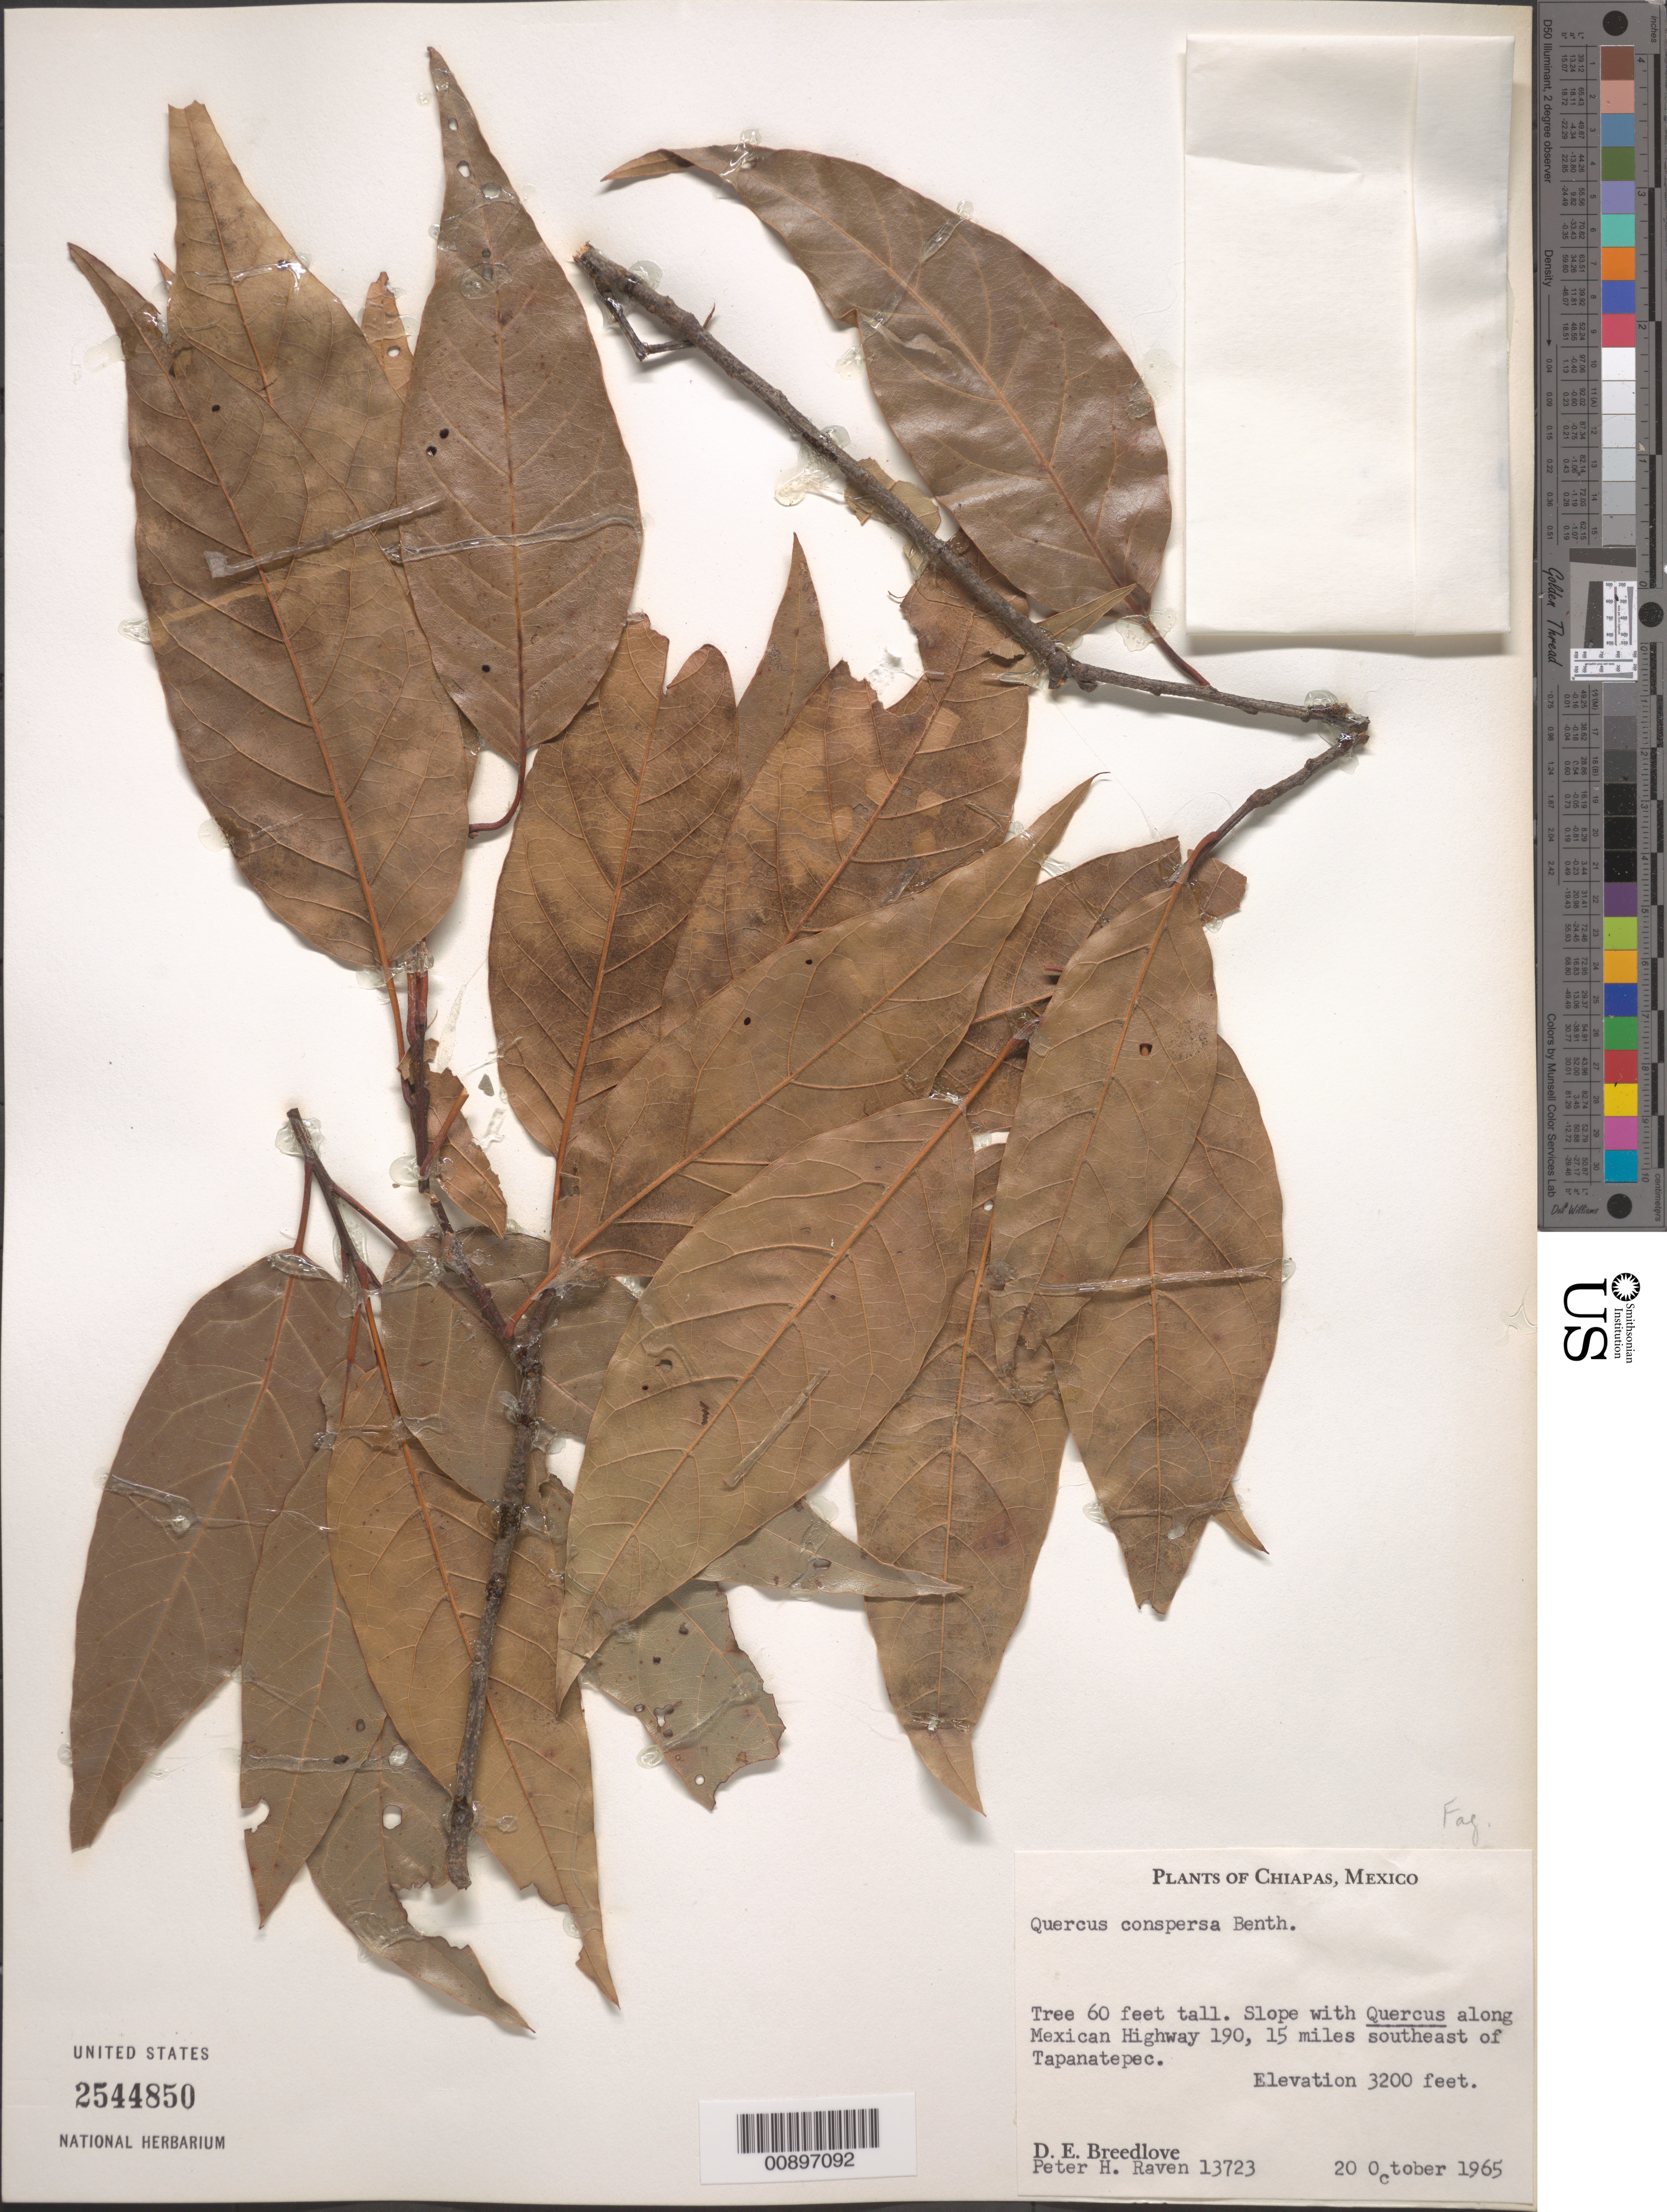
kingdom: Plantae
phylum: Tracheophyta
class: Magnoliopsida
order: Fagales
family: Fagaceae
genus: Quercus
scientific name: Quercus conspersa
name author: Benth.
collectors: D. E. Breedlove & P. H. Raven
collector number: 13723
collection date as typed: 20 Oct 1965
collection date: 1965-10-20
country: Mexico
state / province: Chiapas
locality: Along Mexican Highway 190, 15 miles southeast of Tapanatepec.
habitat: Slope with Quercus.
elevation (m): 975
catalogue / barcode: US 2544850